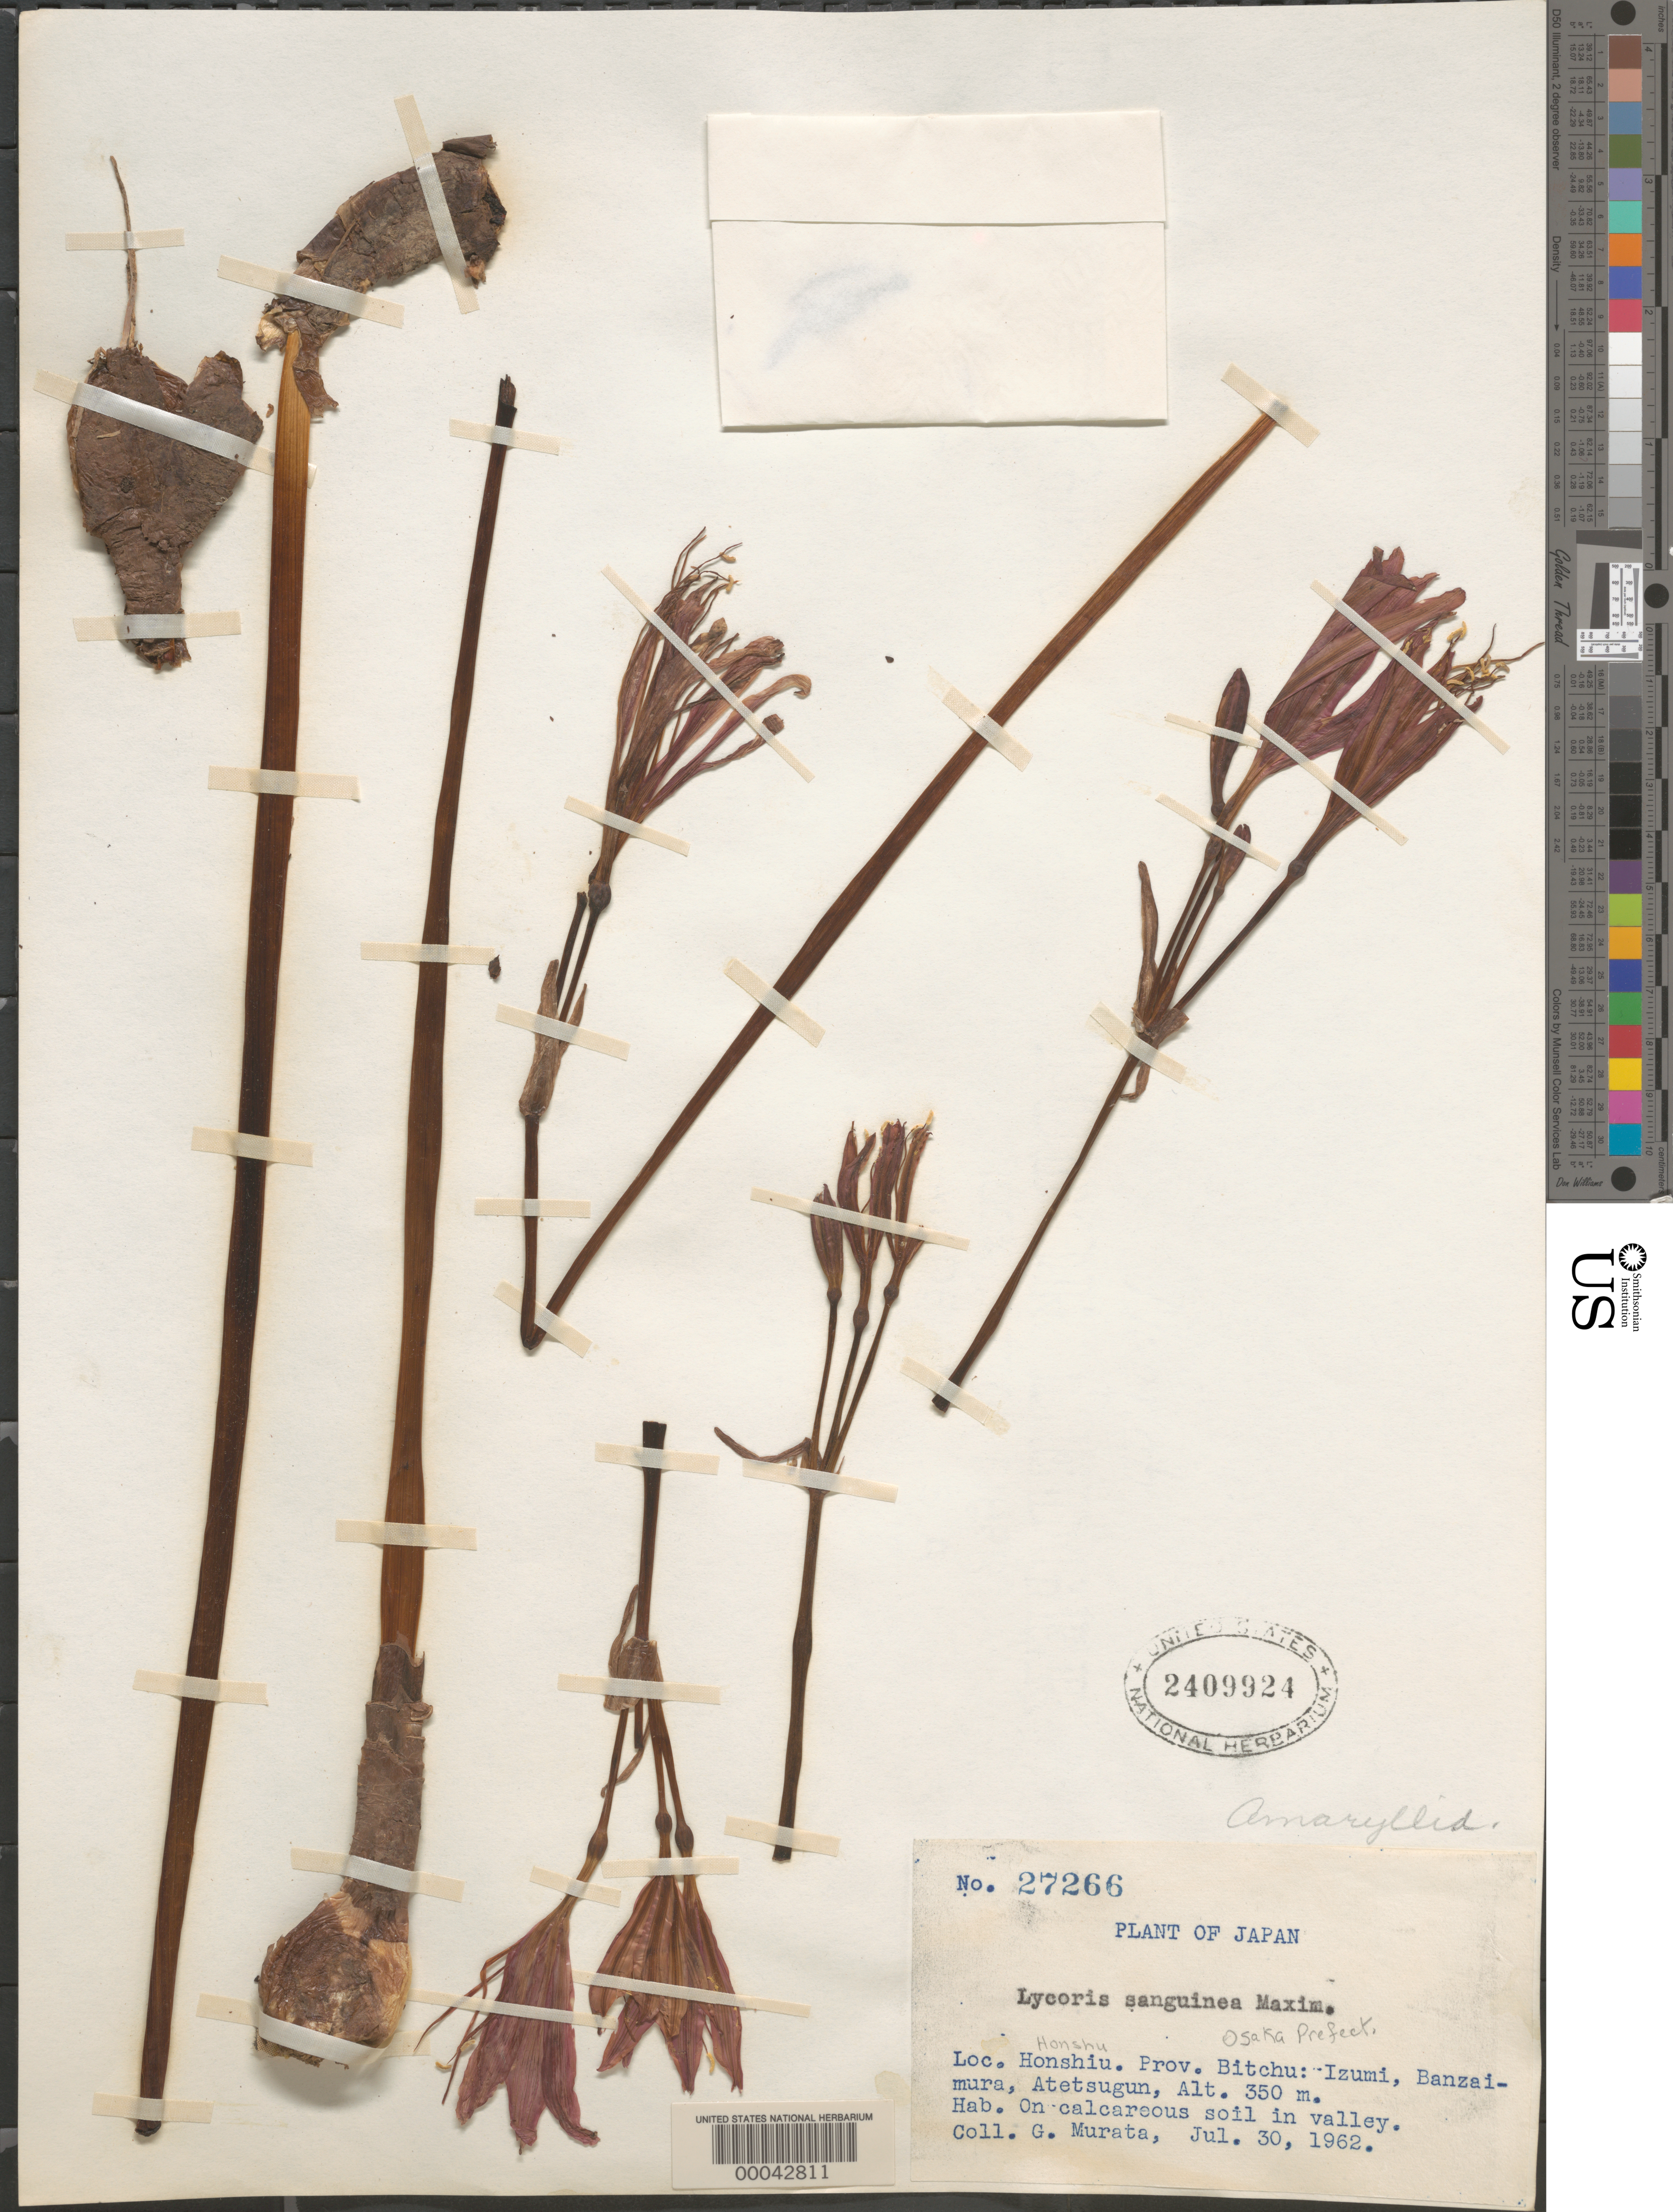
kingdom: Plantae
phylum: Tracheophyta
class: Liliopsida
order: Asparagales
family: Amaryllidaceae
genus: Lycoris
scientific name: Lycoris sanguinea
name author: Maxim.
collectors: G. Murata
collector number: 27266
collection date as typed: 30 Jul 1962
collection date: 1962-07-30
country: Japan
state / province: Osaka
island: Honshu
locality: Izumi, Banzai-mura, Atetsugun.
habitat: On calcareous soil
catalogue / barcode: US 2409924